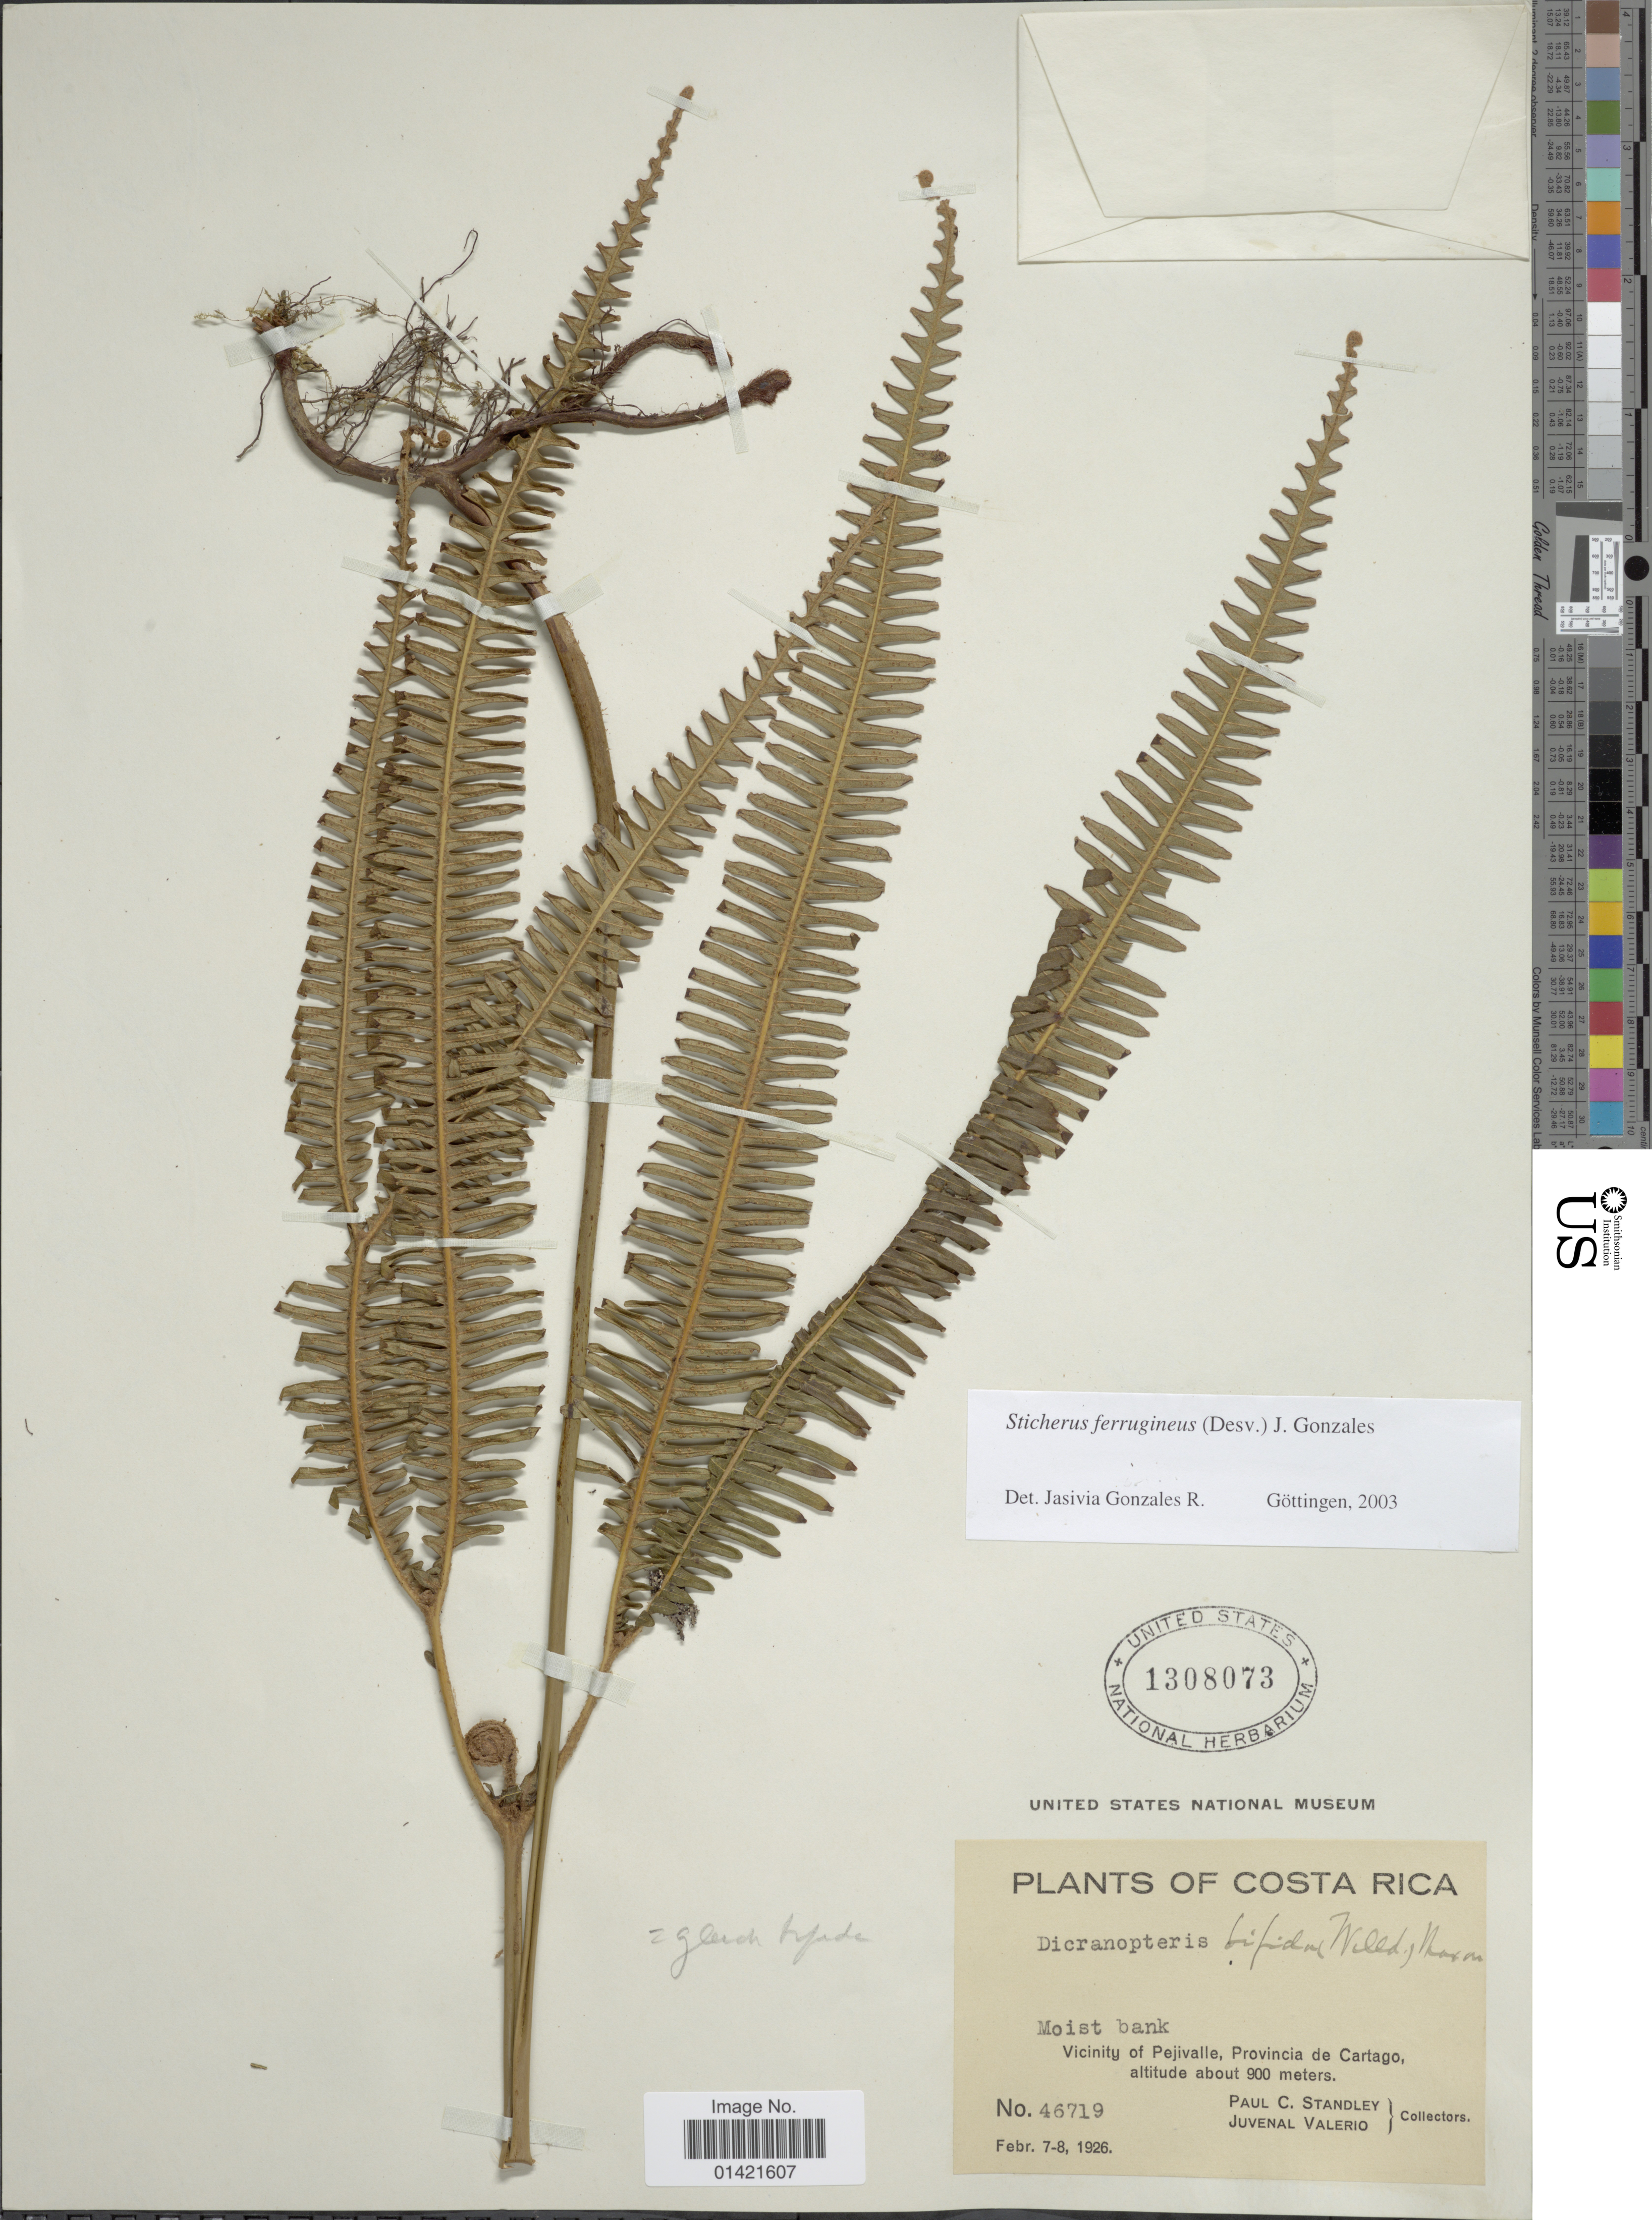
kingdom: Plantae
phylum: Tracheophyta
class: Polypodiopsida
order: Gleicheniales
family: Gleicheniaceae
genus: Sticherus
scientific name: Sticherus ferrugineus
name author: (Desv.) J. Gonzales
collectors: P. C. Standley & J. Valerio R.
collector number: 46719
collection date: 1926-02-07/1926-02-08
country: Costa Rica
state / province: Cartago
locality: Vicinity of Pejivalle, Provincia de Cartago.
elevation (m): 900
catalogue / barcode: US 1308073